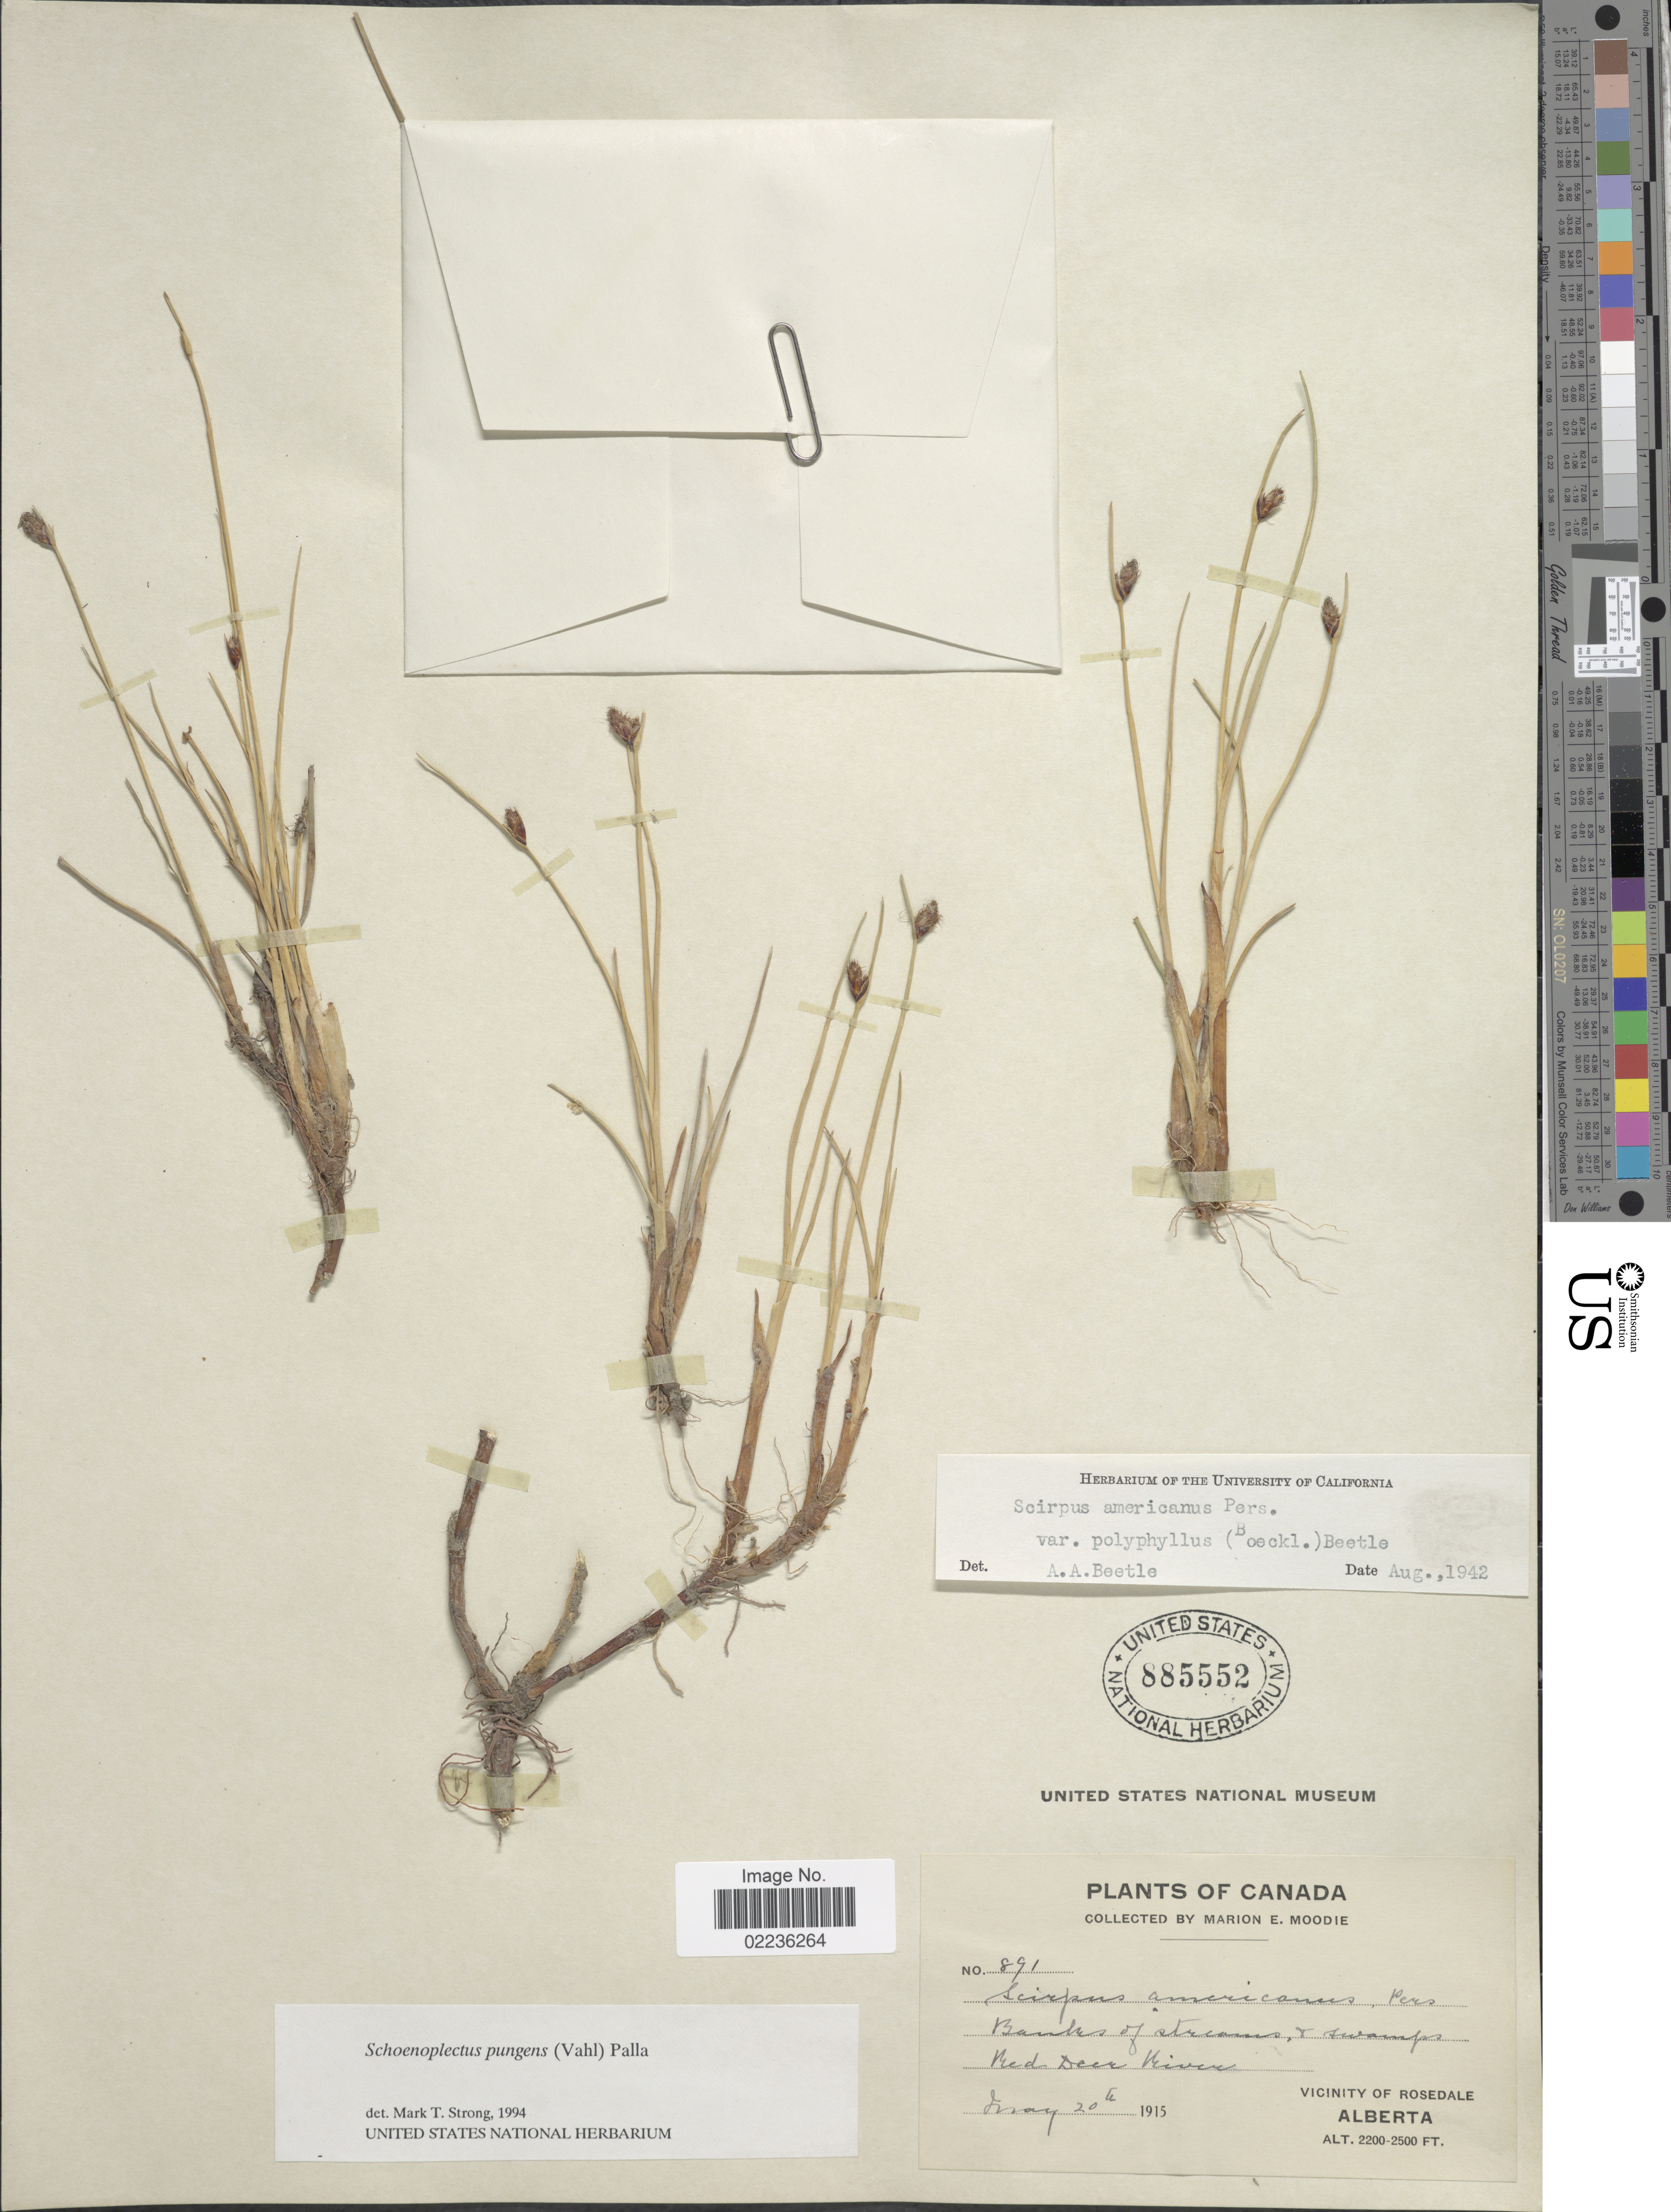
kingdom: Plantae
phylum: Tracheophyta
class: Liliopsida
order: Poales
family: Cyperaceae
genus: Schoenoplectus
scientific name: Schoenoplectus pungens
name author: (Vahl) Palla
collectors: M. E. Moodie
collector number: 891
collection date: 1915-05-20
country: Canada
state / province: Alberta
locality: Banks of streams + swamps. Red Deer River. Vicinity of Rosedale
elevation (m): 671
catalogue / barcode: US 885552